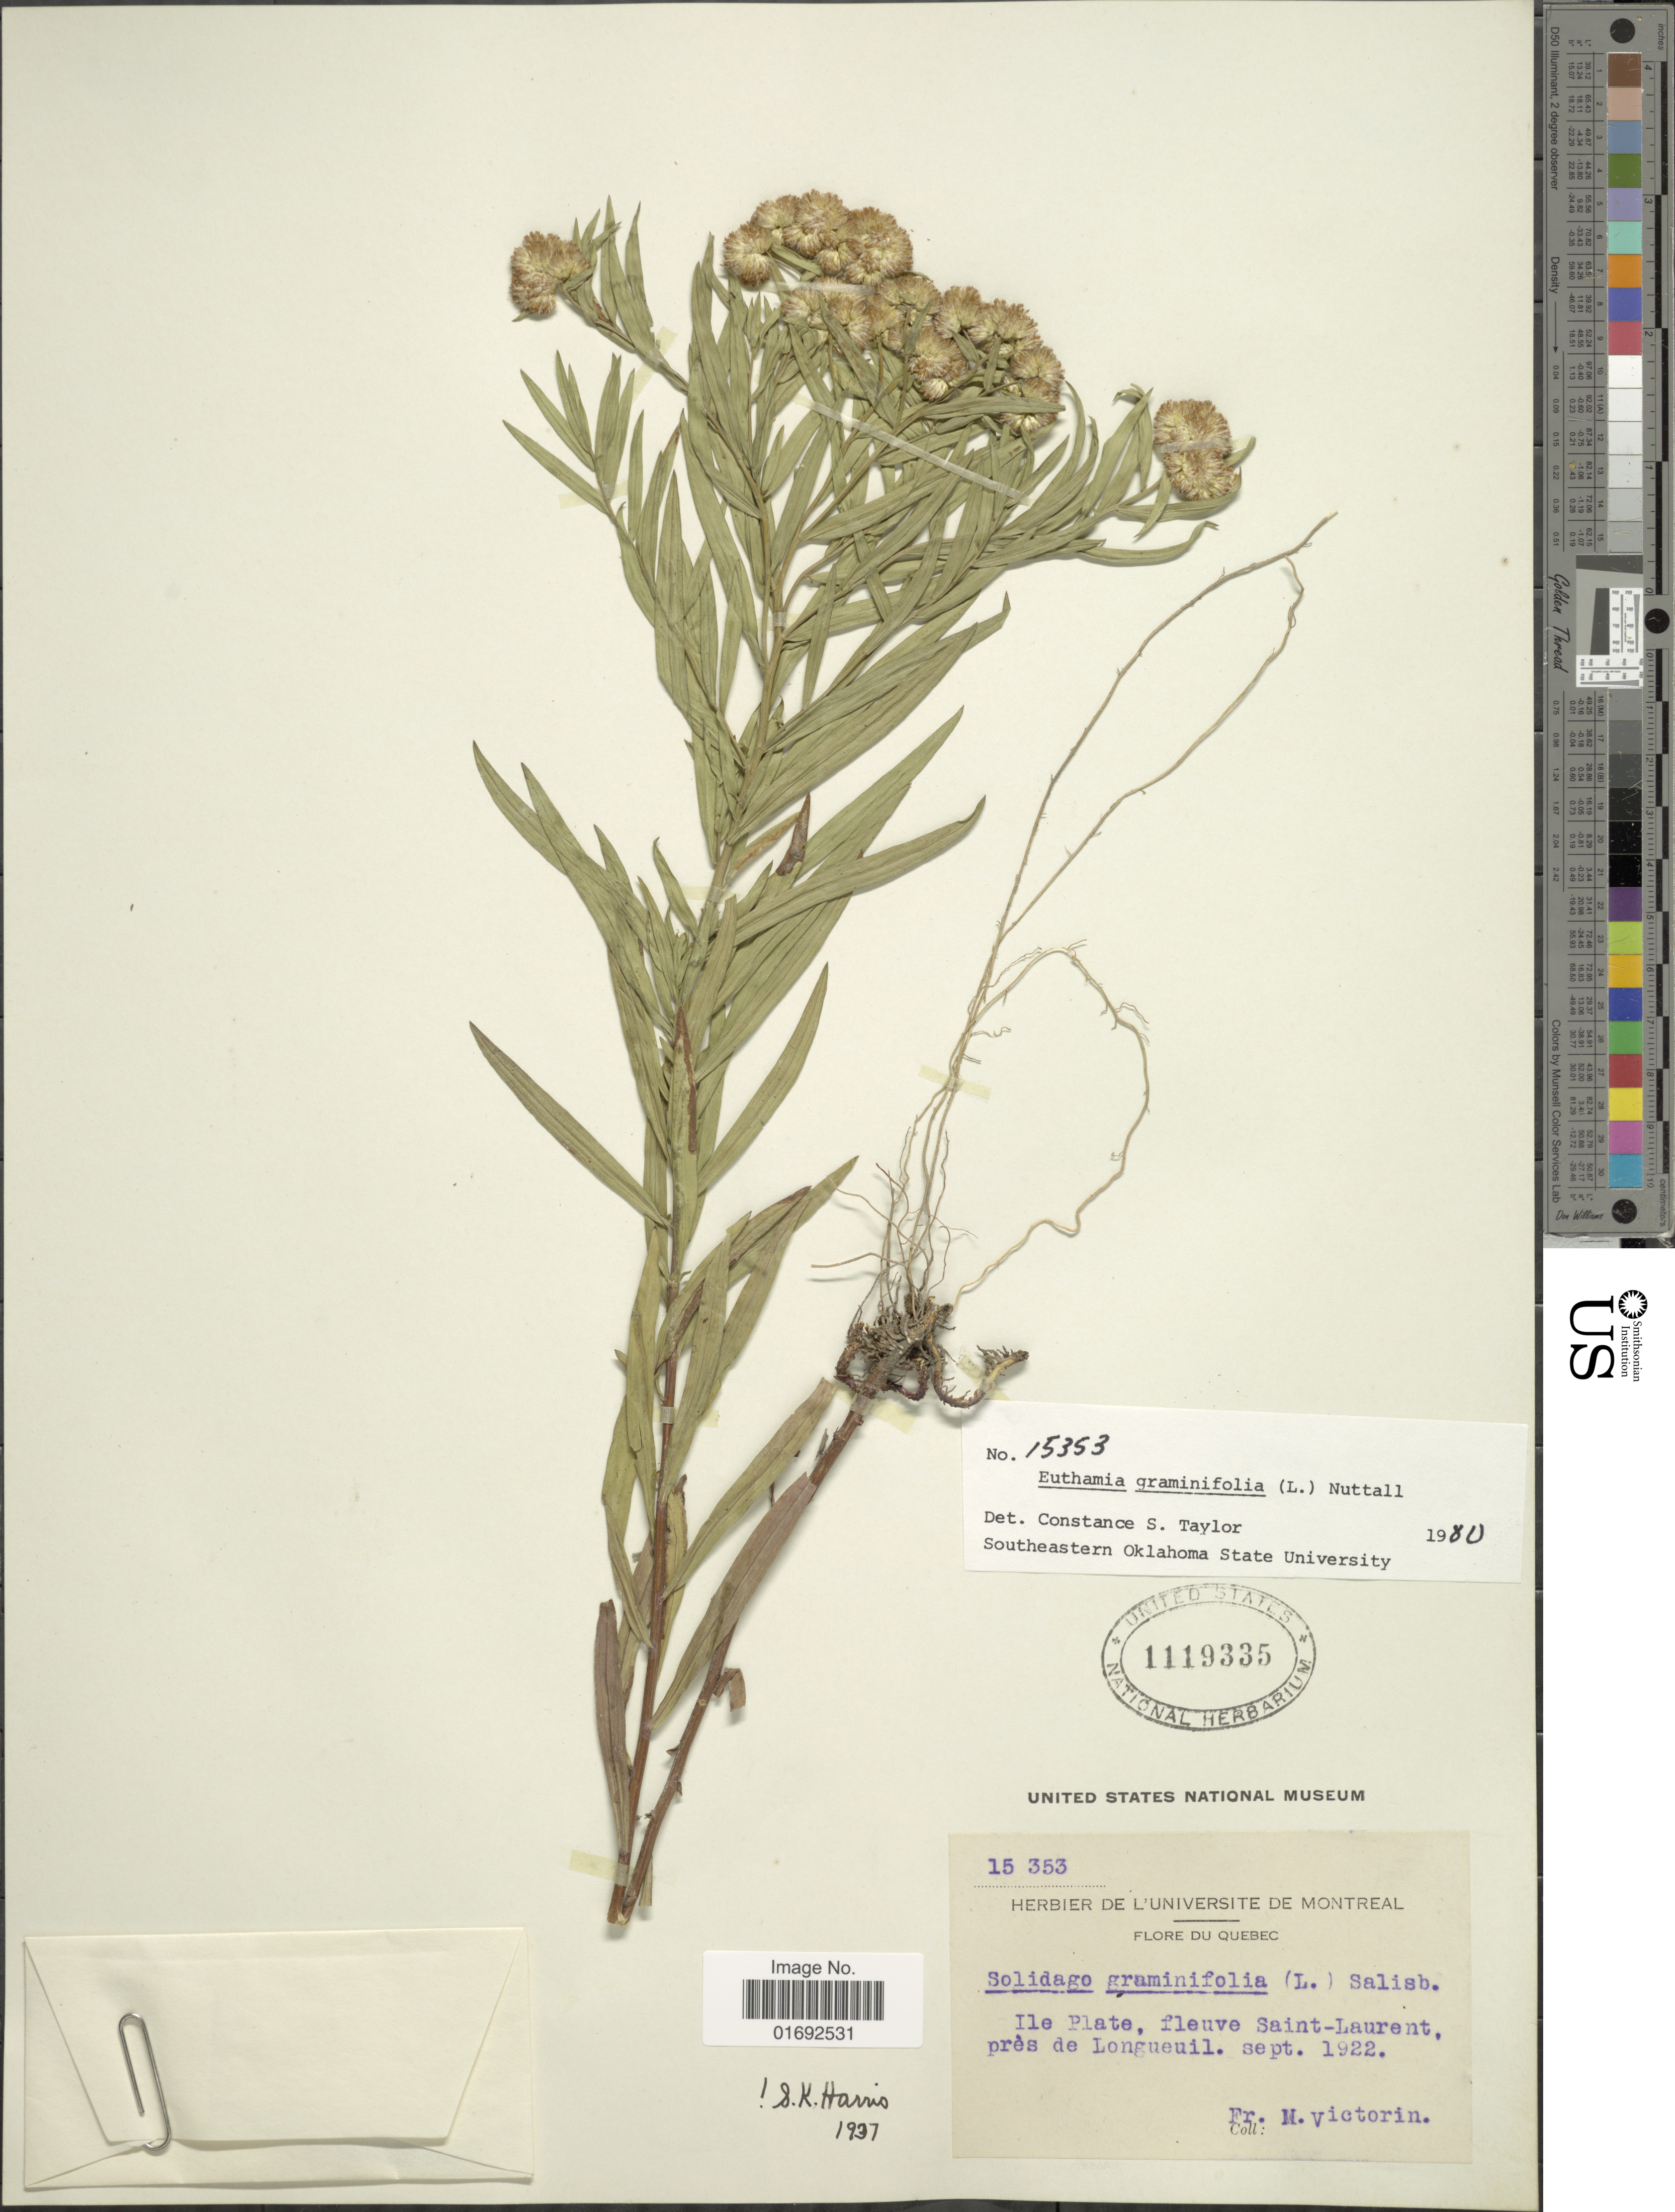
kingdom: Plantae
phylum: Tracheophyta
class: Magnoliopsida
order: Asterales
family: Asteraceae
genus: Euthamia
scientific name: Euthamia graminifolia var. major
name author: (Michx.) Moldenke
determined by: Urbatsch, Lowell E., Curator (LSU), Louisiana State University (UNITED STATES)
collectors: F. Victorin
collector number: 15353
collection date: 1922-09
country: Canada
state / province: Quebec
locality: Ile Plate, fleuve Saint-Laurent, pres de Longueuil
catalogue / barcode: US 1119335